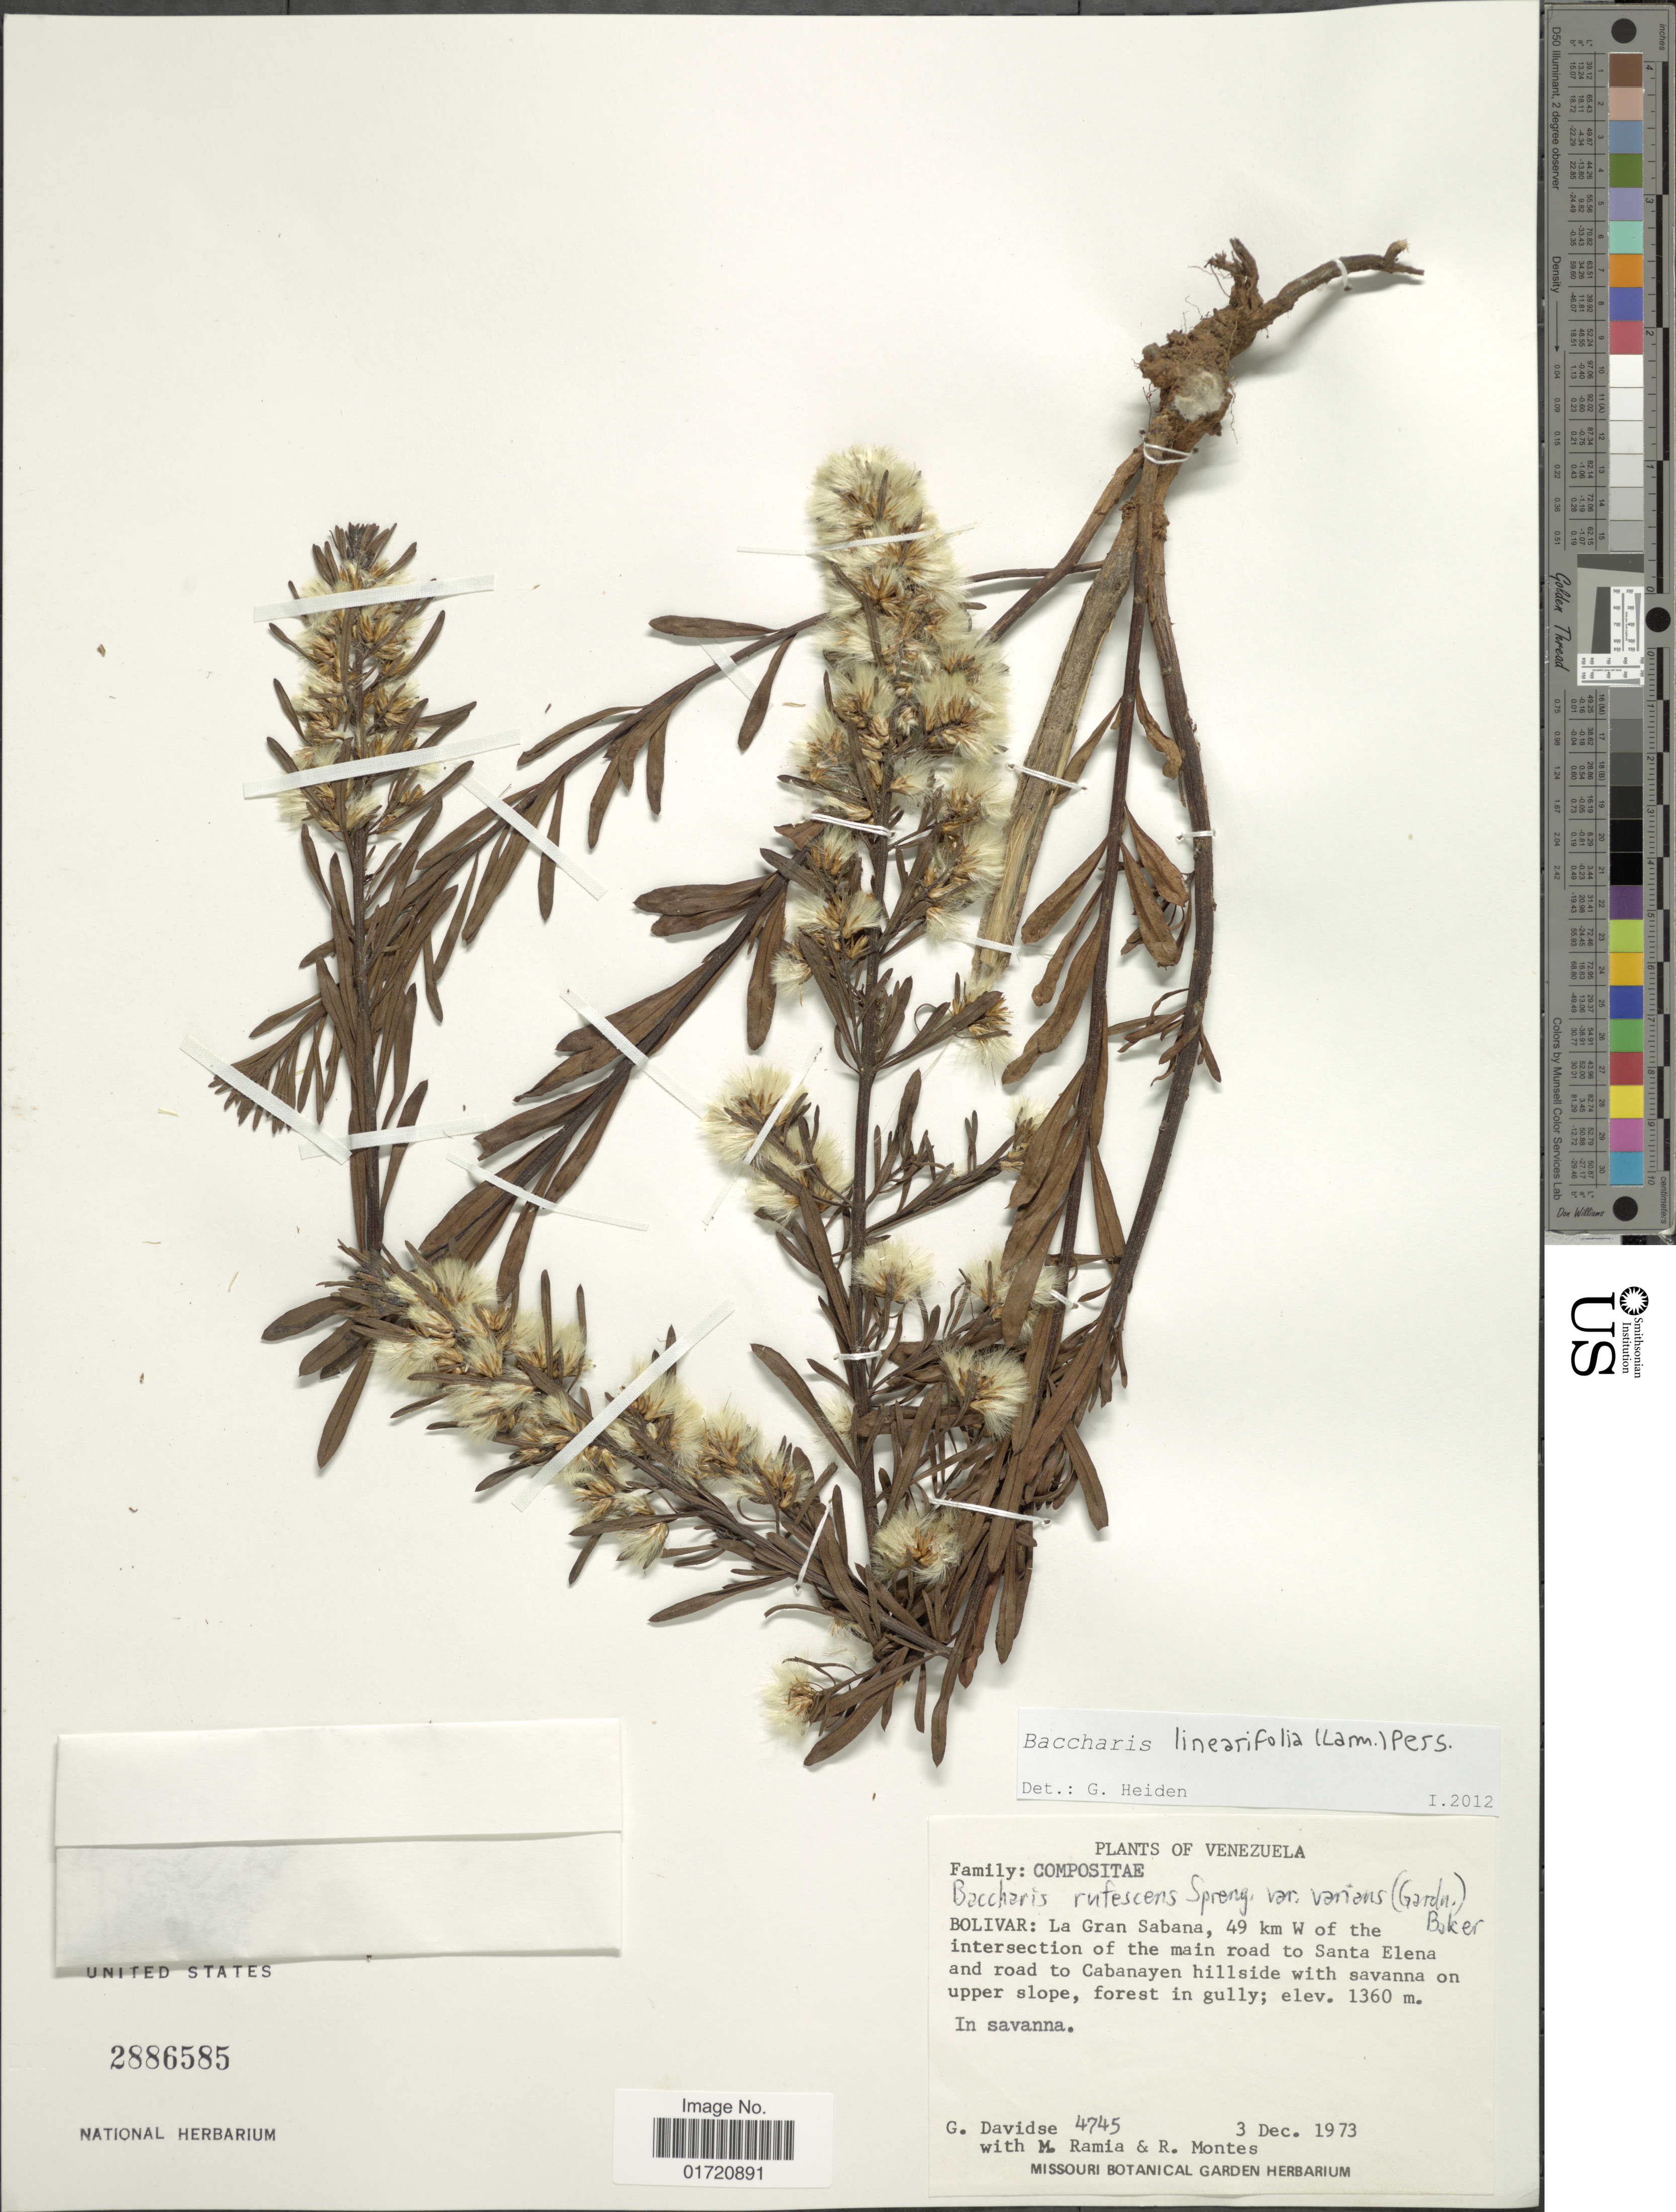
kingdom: Plantae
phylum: Tracheophyta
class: Magnoliopsida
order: Asterales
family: Asteraceae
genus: Baccharis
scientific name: Baccharis linearifolia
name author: (Lam.) Pers.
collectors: G. Davidse, M. Ramia & R. Montes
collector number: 4745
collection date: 1973-12-03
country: Venezuela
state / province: Bolivar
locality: La Gran Sabana, 49 km W of the intersection of the main road to Santa Elena and road to Cabanayen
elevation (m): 1360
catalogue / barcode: US 2886585